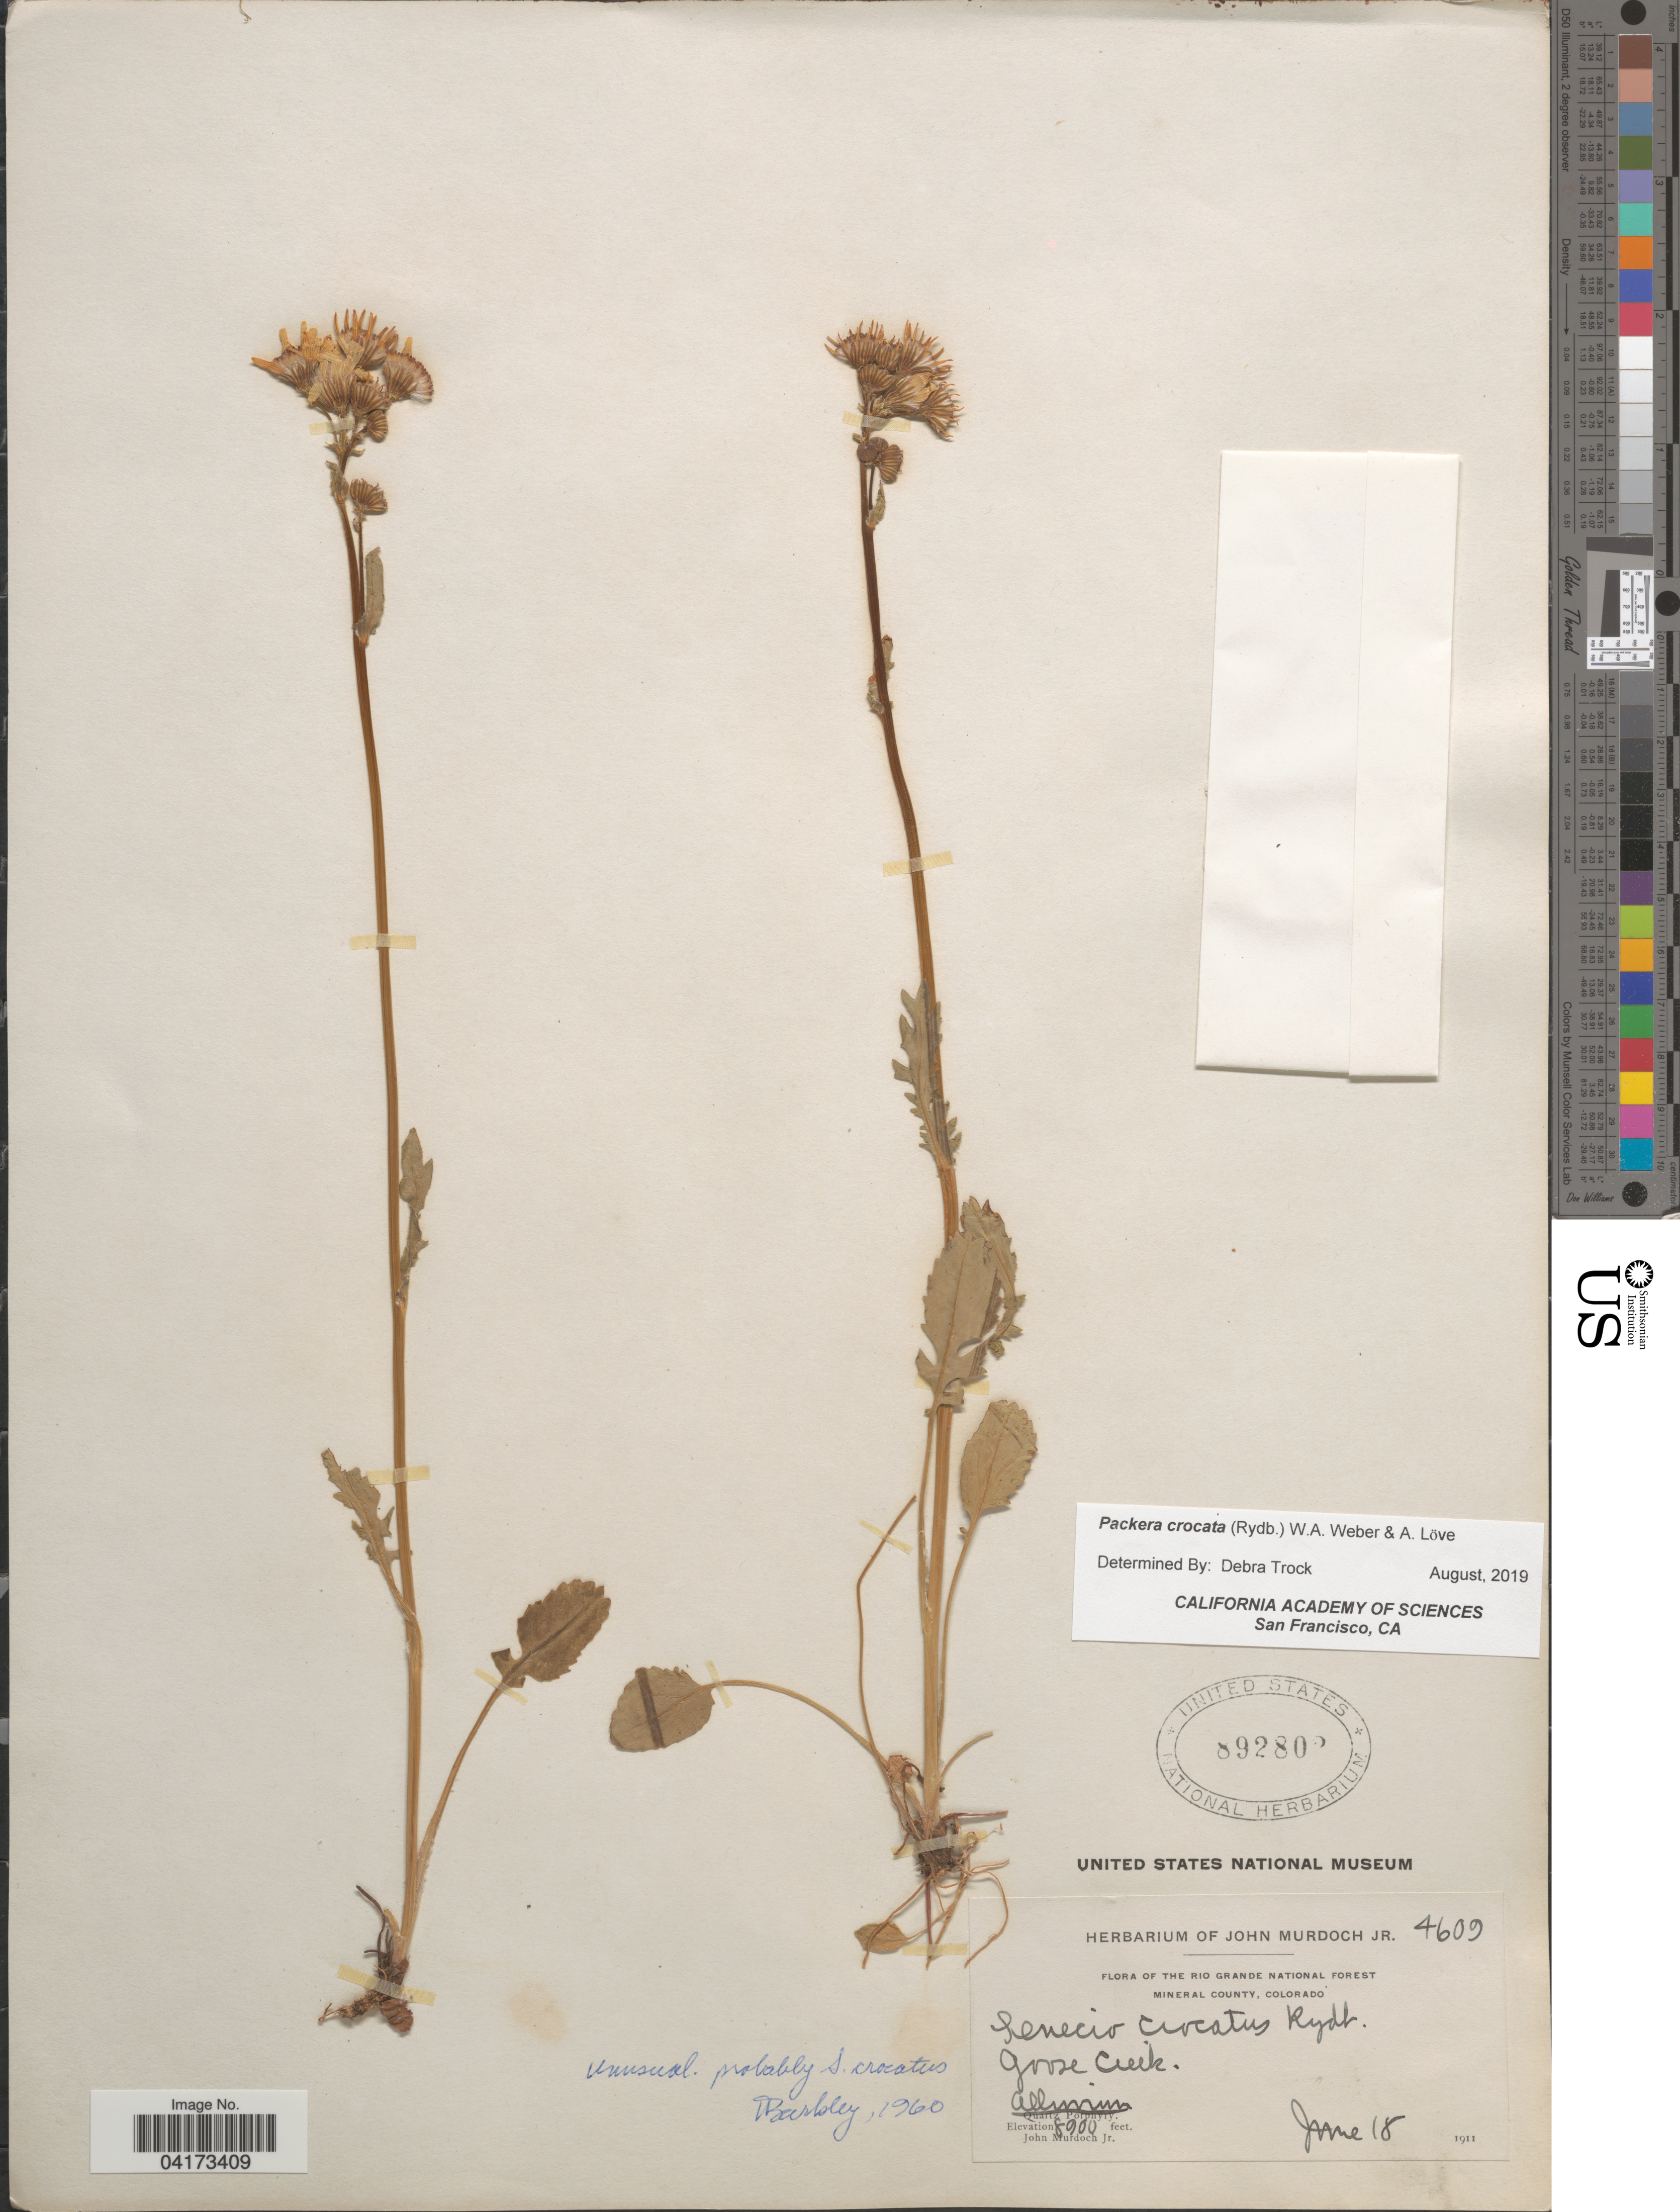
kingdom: Plantae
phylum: Tracheophyta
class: Magnoliopsida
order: Asterales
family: Asteraceae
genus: Packera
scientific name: Packera crocata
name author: (Rydb.) W.A. Weber & Á. Löve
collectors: J. Murdoch Jr.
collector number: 4609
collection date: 1911-06-18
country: United States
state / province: Colorado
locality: The Rio Grande National Forest. Mineral County. Goose Creek.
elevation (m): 2713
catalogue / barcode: US 892808